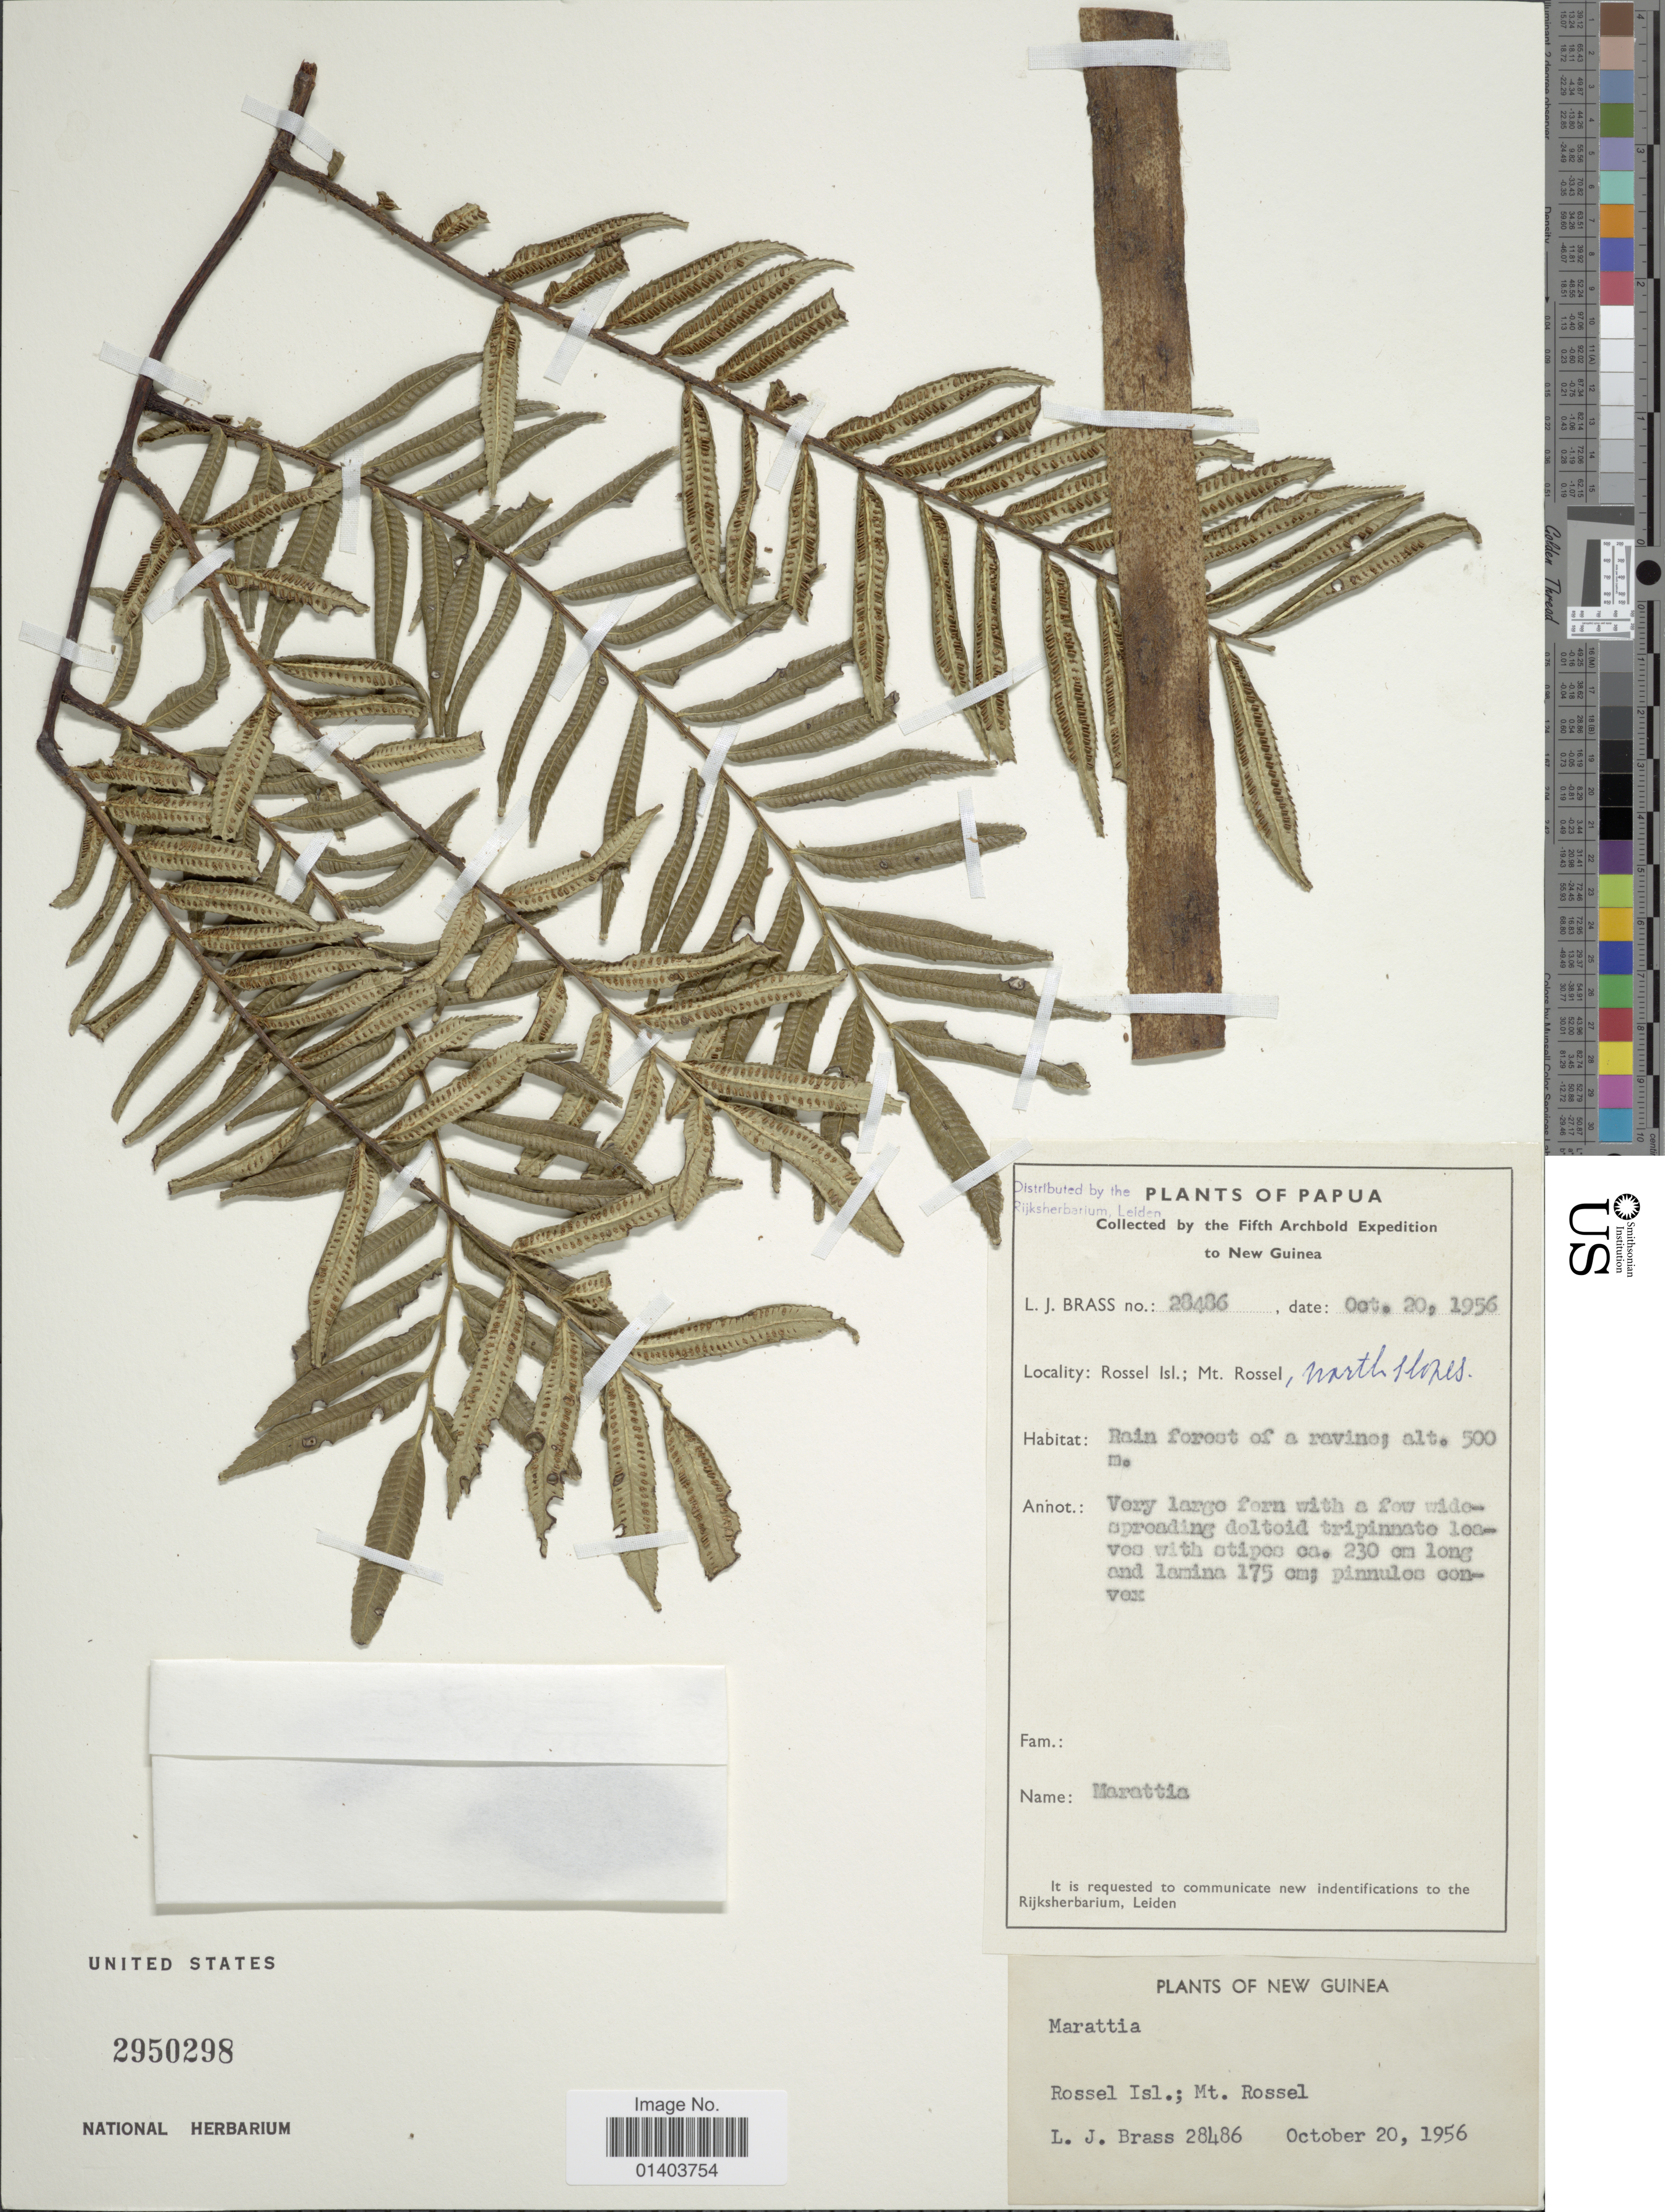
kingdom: Plantae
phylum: Tracheophyta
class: Polypodiopsida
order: Marattiales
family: Marattiaceae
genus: Ptisana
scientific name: Ptisana sp.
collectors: L. J. Brass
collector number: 28486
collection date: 1956-10-20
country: Papua New Guinea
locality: Rossel Isl; Mt New Guinea, Rossel, north slopes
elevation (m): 500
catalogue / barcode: US 2950298